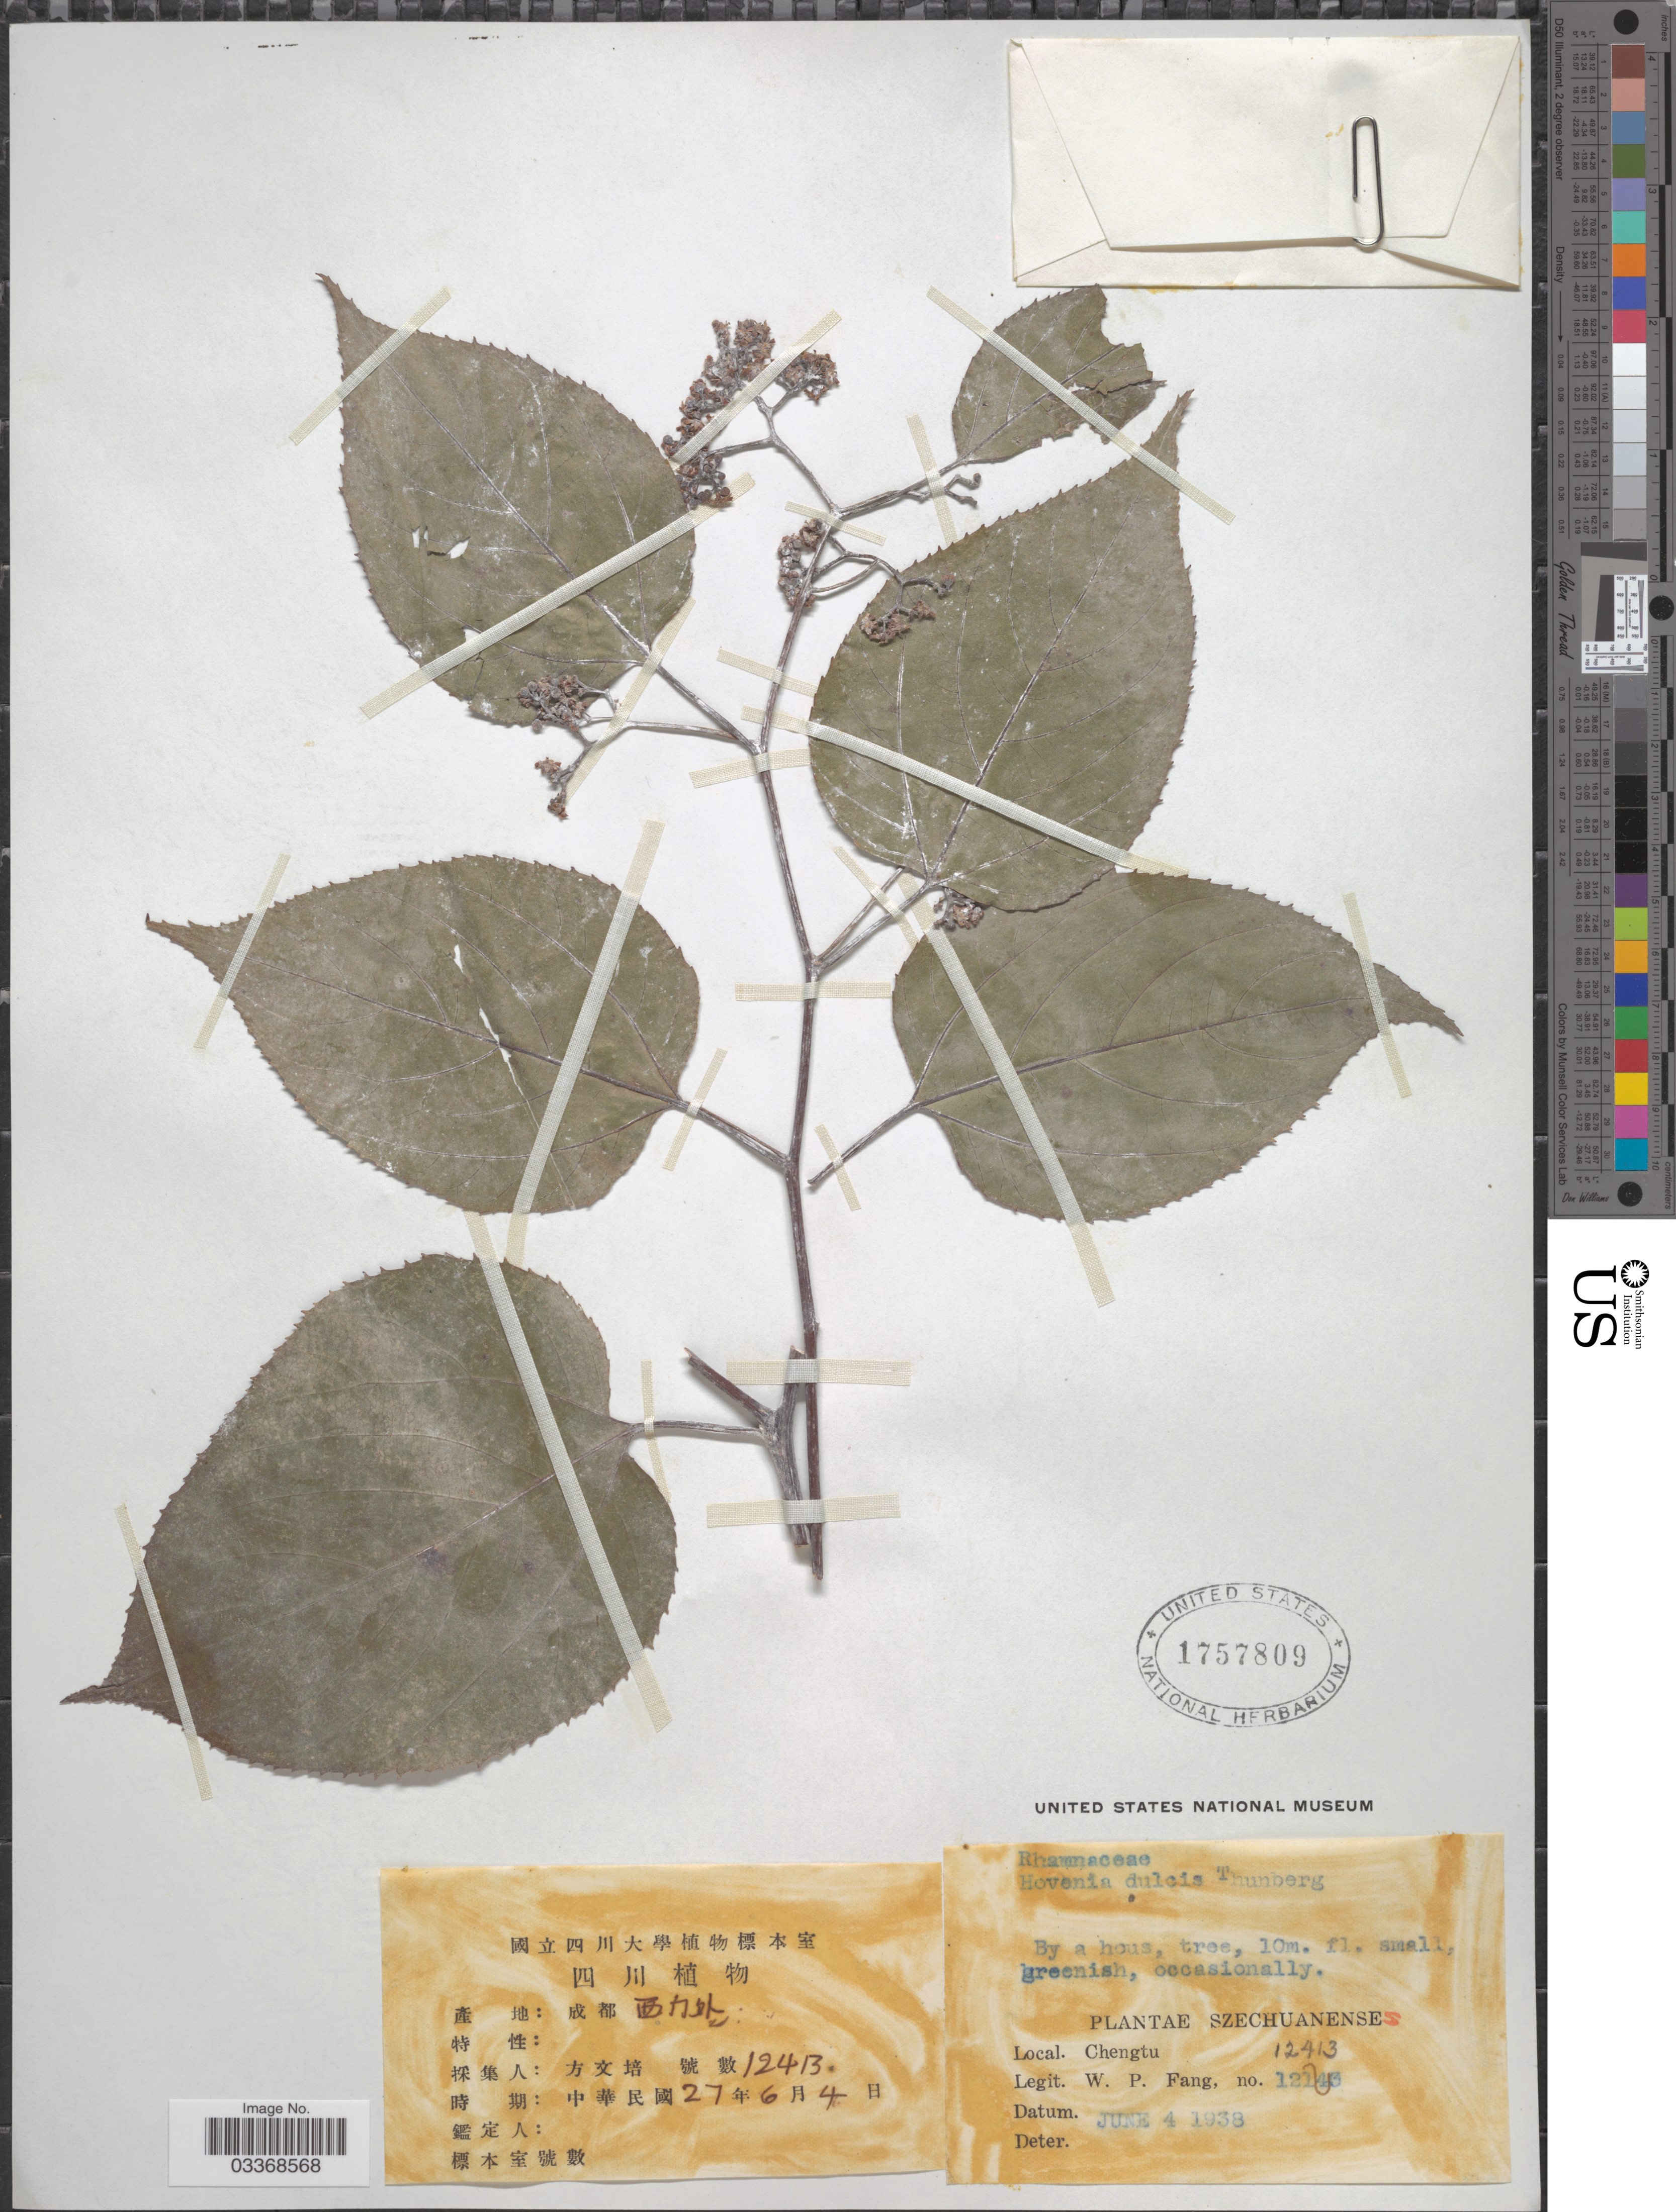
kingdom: Plantae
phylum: Tracheophyta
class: Magnoliopsida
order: Rosales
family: Rhamnaceae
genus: Hovenia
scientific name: Hovenia dulcis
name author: Thunb.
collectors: W. P. Fang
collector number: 12413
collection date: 1938-06-04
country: China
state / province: Sichuan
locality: Szechuanense. Chengtu.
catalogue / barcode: US 1757809